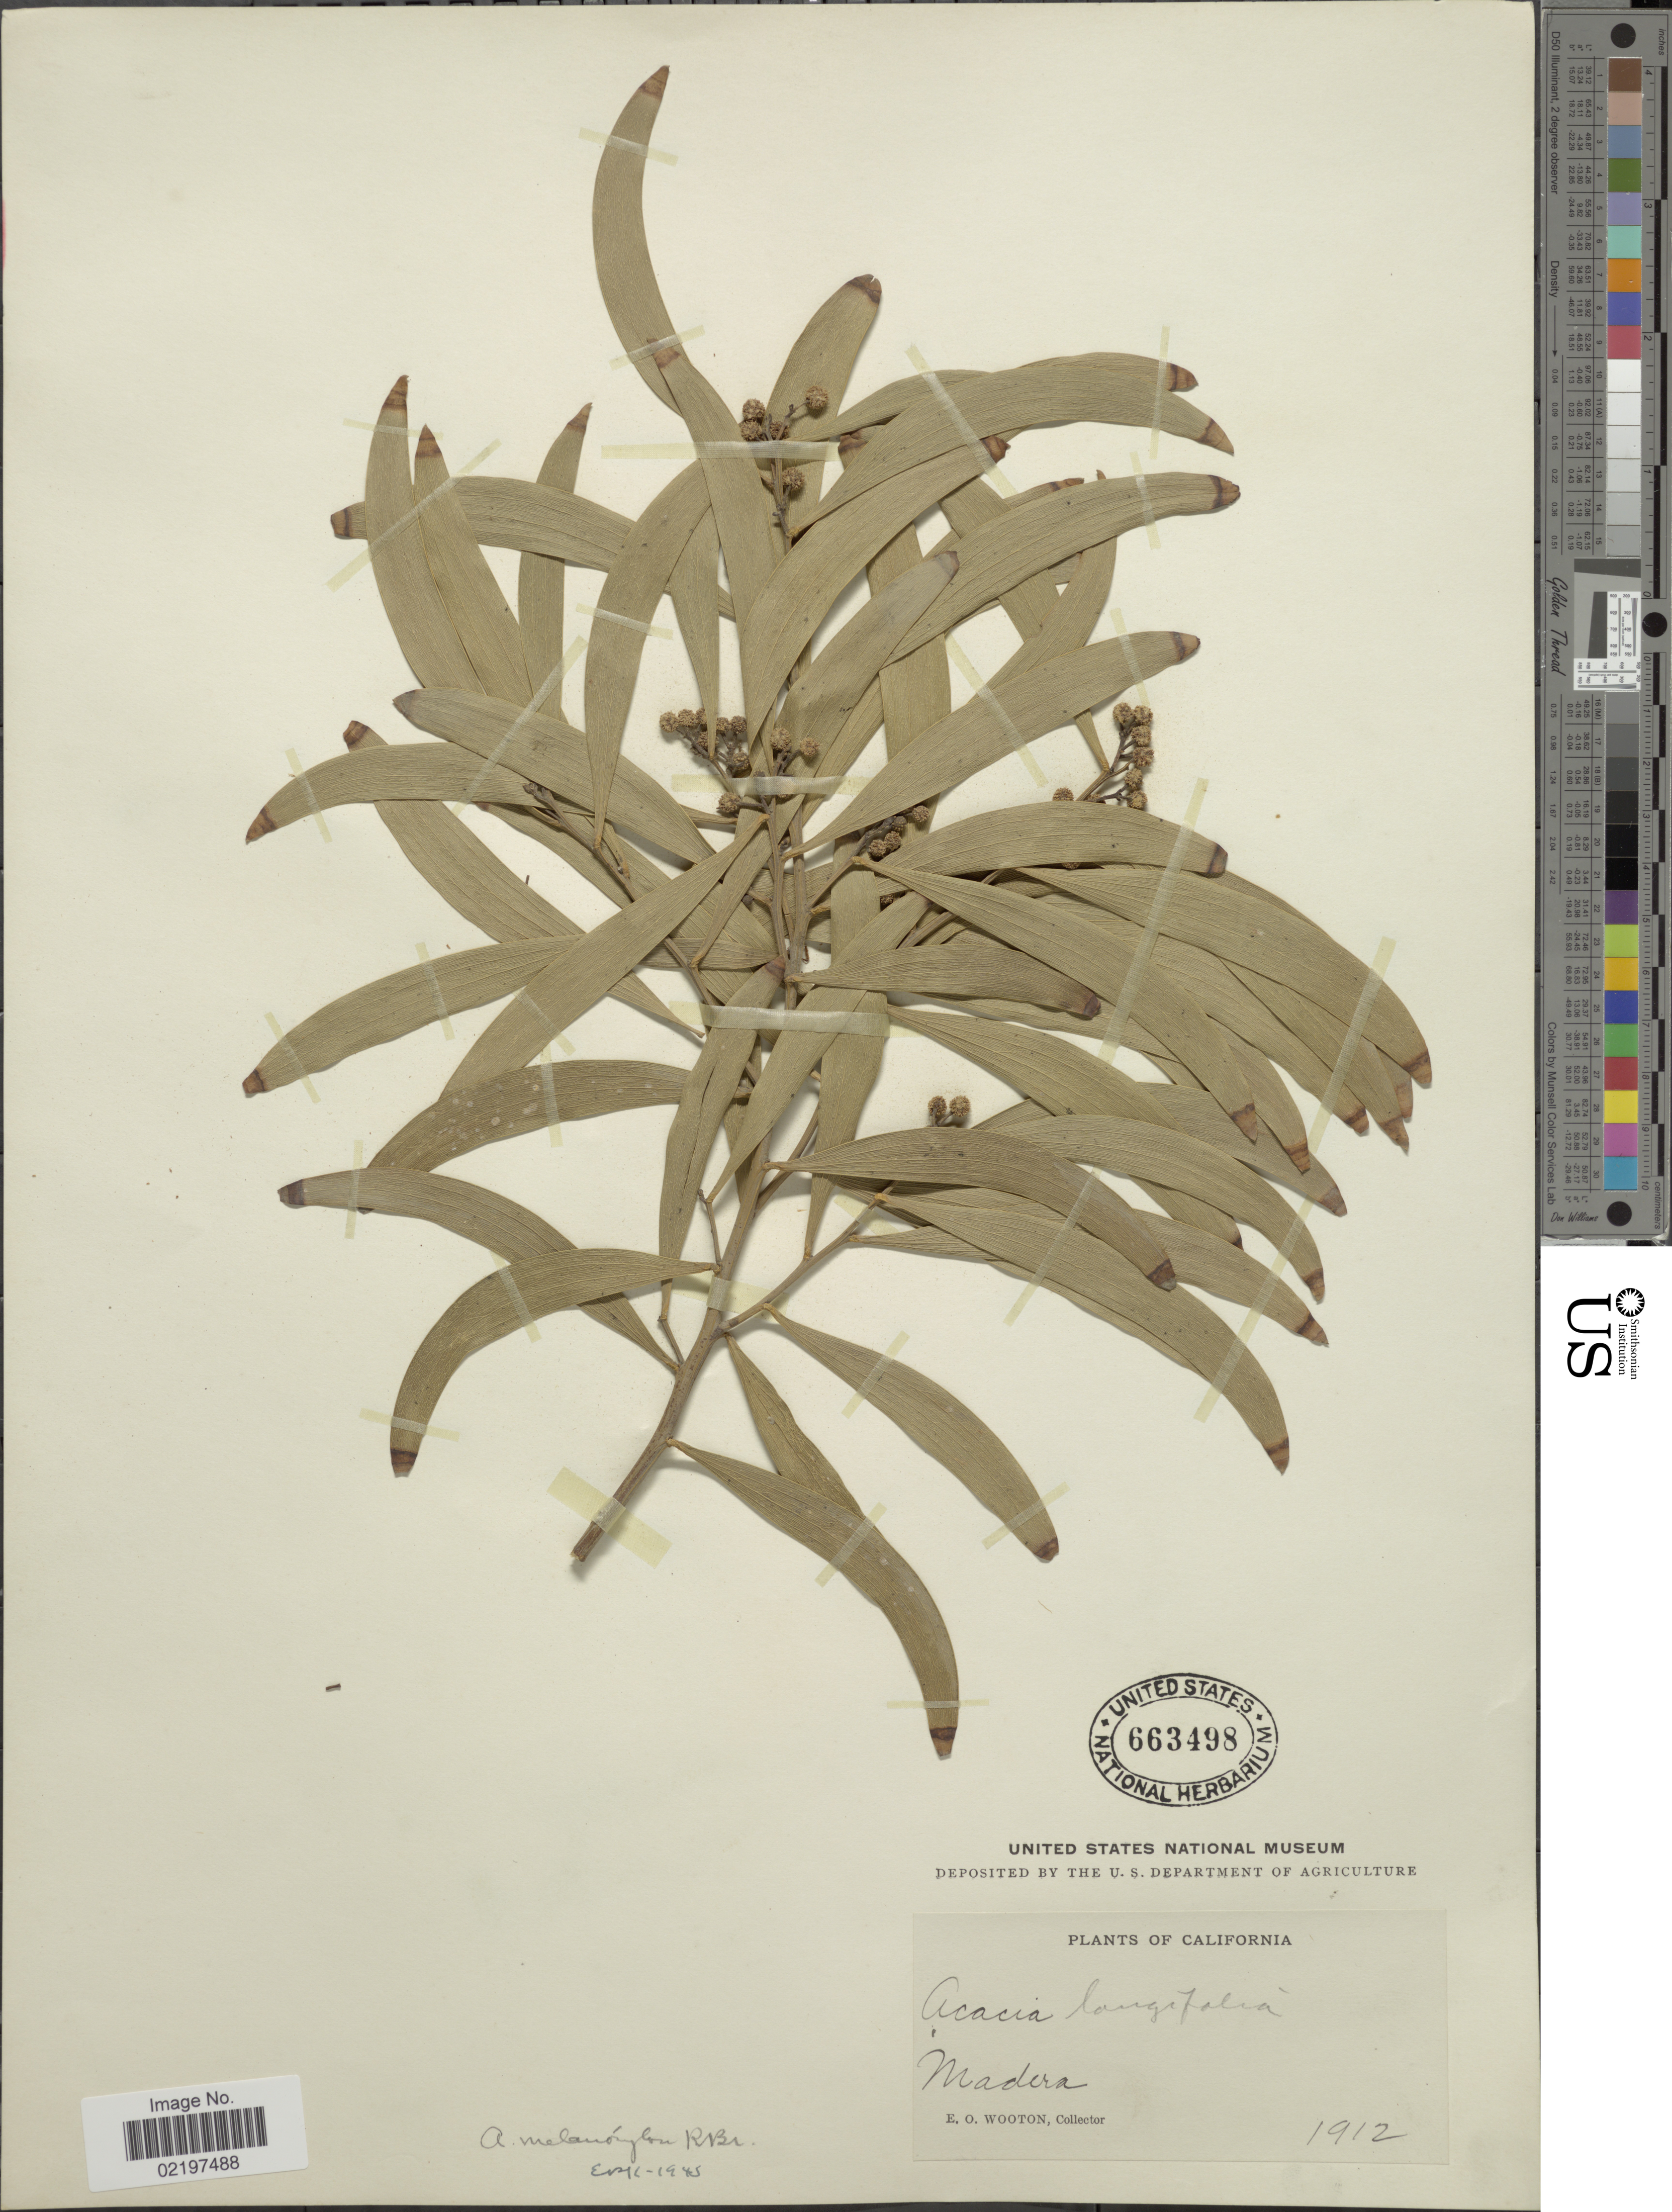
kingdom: Plantae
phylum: Tracheophyta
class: Magnoliopsida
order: Fabales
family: Fabaceae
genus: Acacia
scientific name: Acacia melanoxylon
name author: R. Br.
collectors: E. O. Wooton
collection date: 1912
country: United States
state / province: California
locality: Madera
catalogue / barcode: US 663498